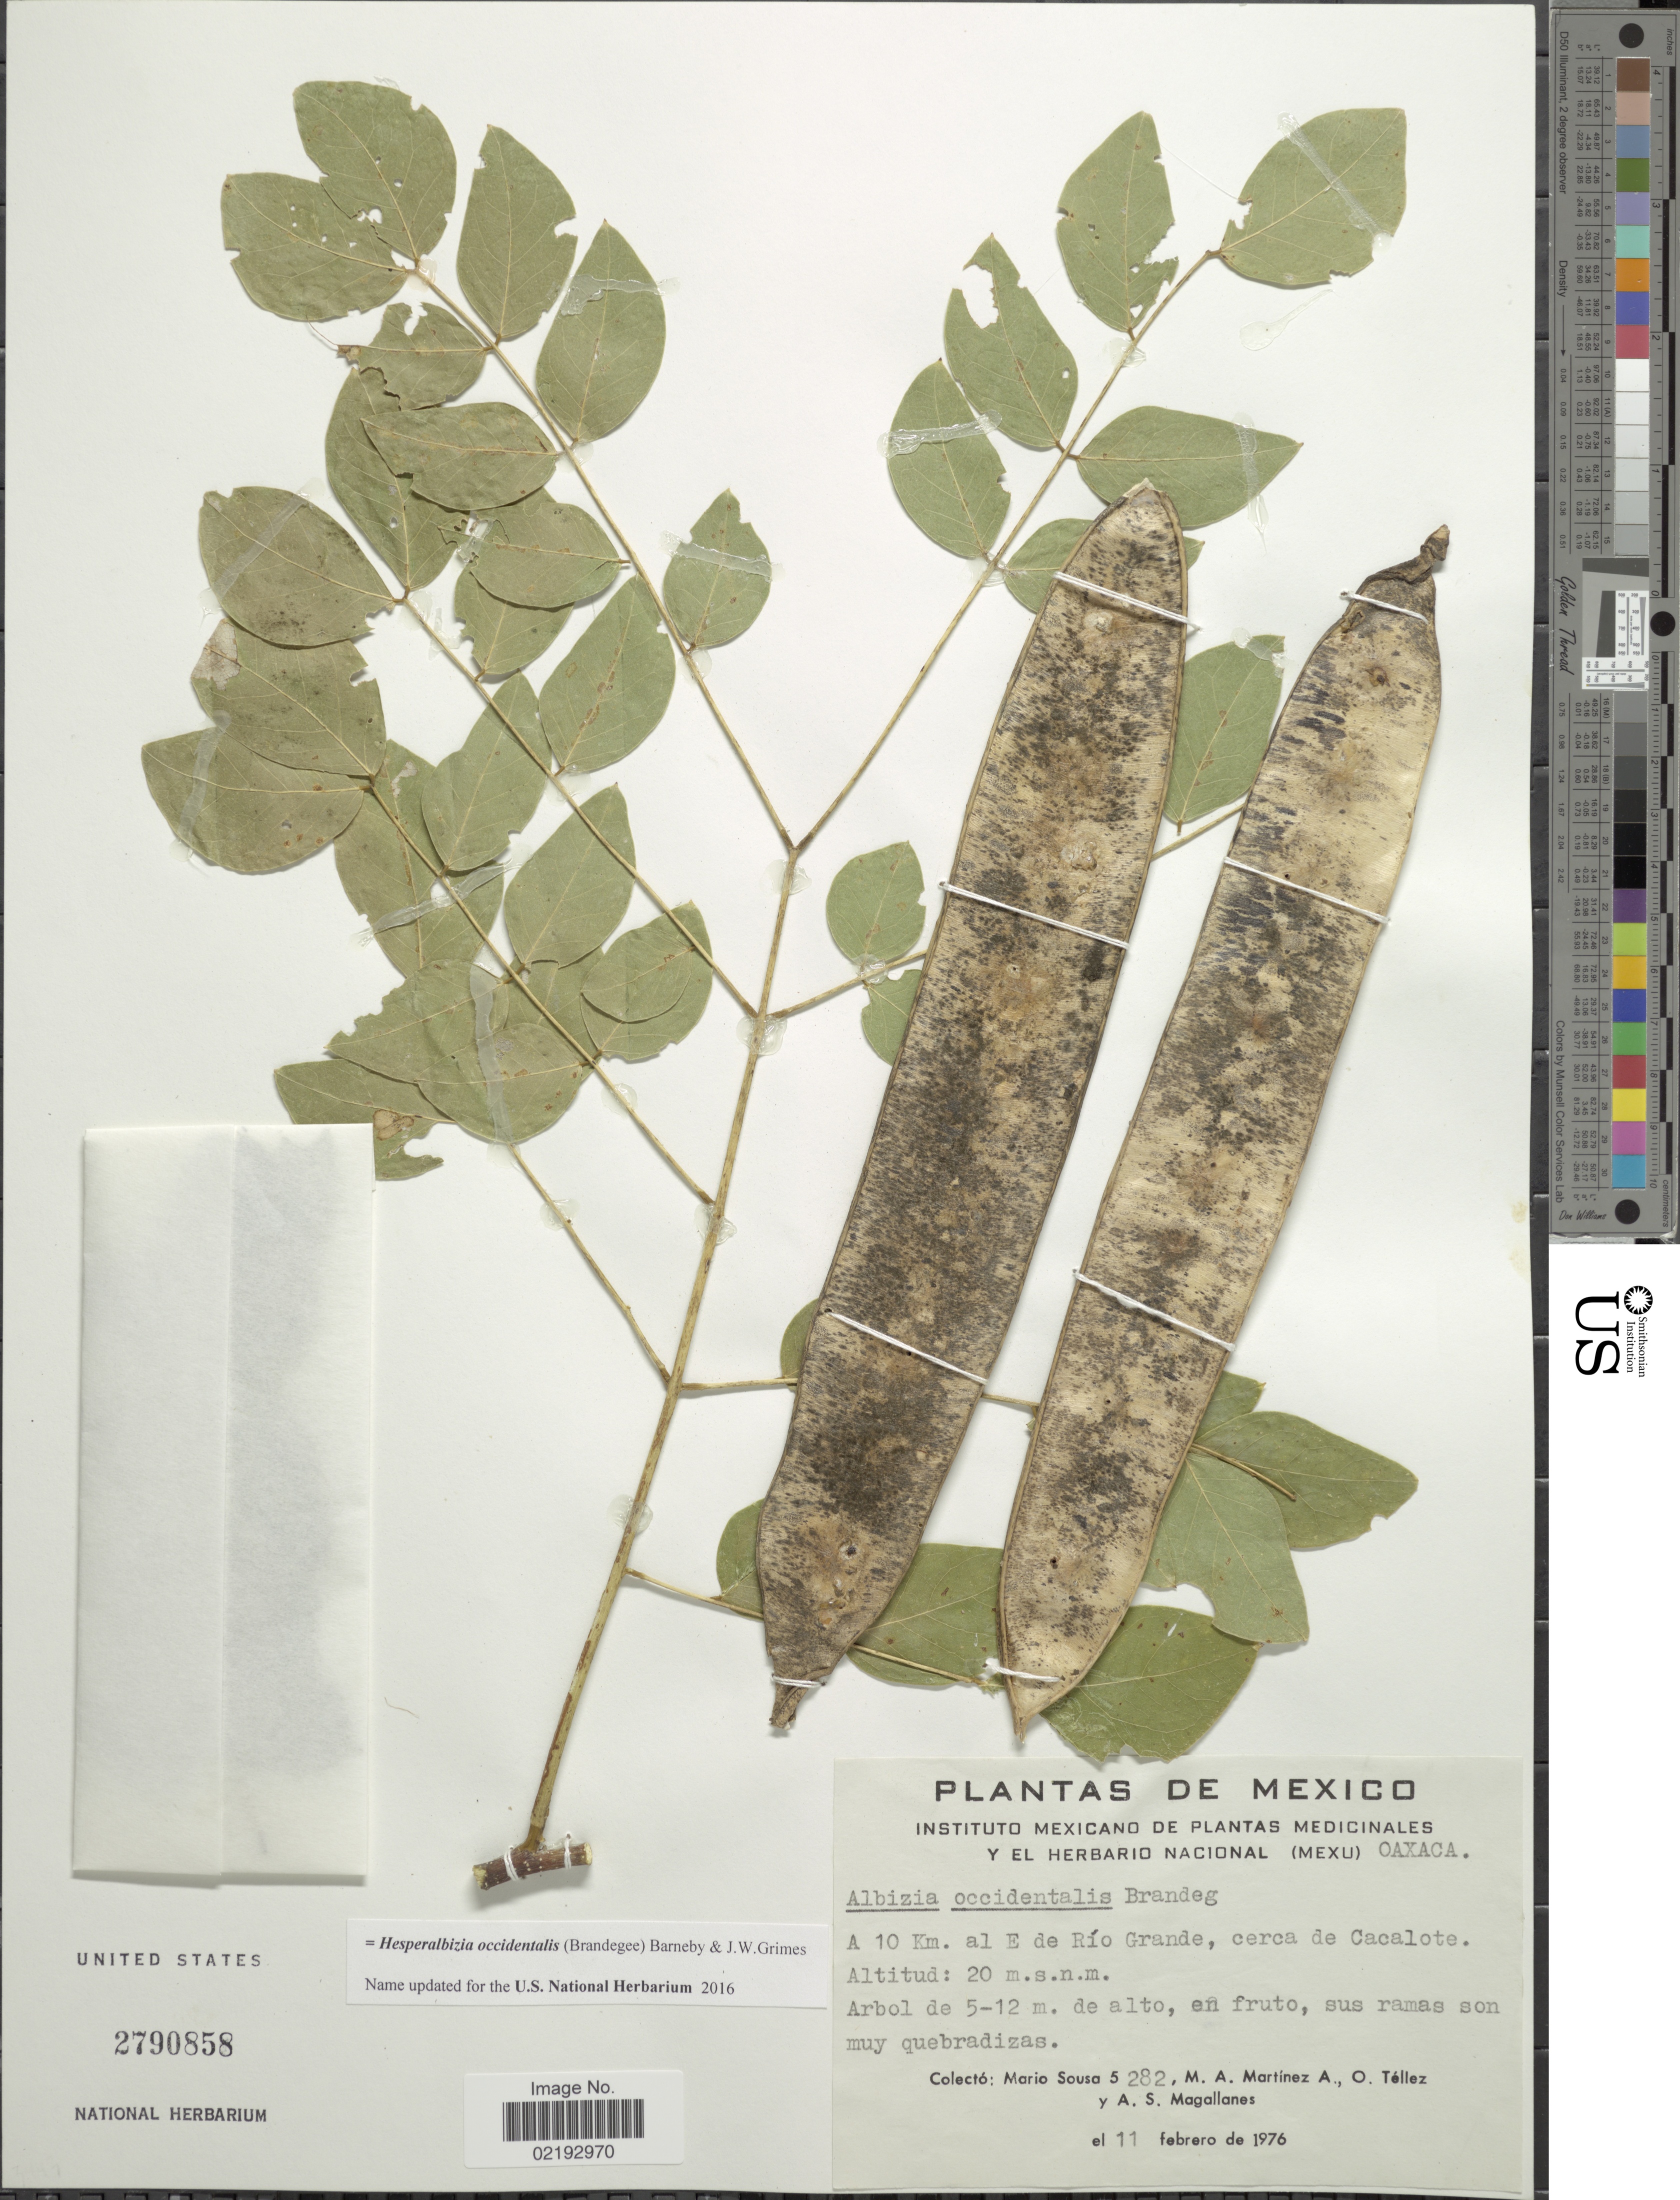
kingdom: Plantae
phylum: Tracheophyta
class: Magnoliopsida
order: Fabales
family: Fabaceae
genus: Hesperalbizia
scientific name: Hesperalbizia occidentalis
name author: (Brandegee) Barneby & J.W. Grimes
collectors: M. Sousa S., M. A. Martínez Alfaro, O. Tellez & A. Magallanes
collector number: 5282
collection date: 1976-02-11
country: Mexico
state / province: Oaxaca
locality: A 10 km al E de Rio Grande, cerca de Cacalote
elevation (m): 20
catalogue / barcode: US 2790858